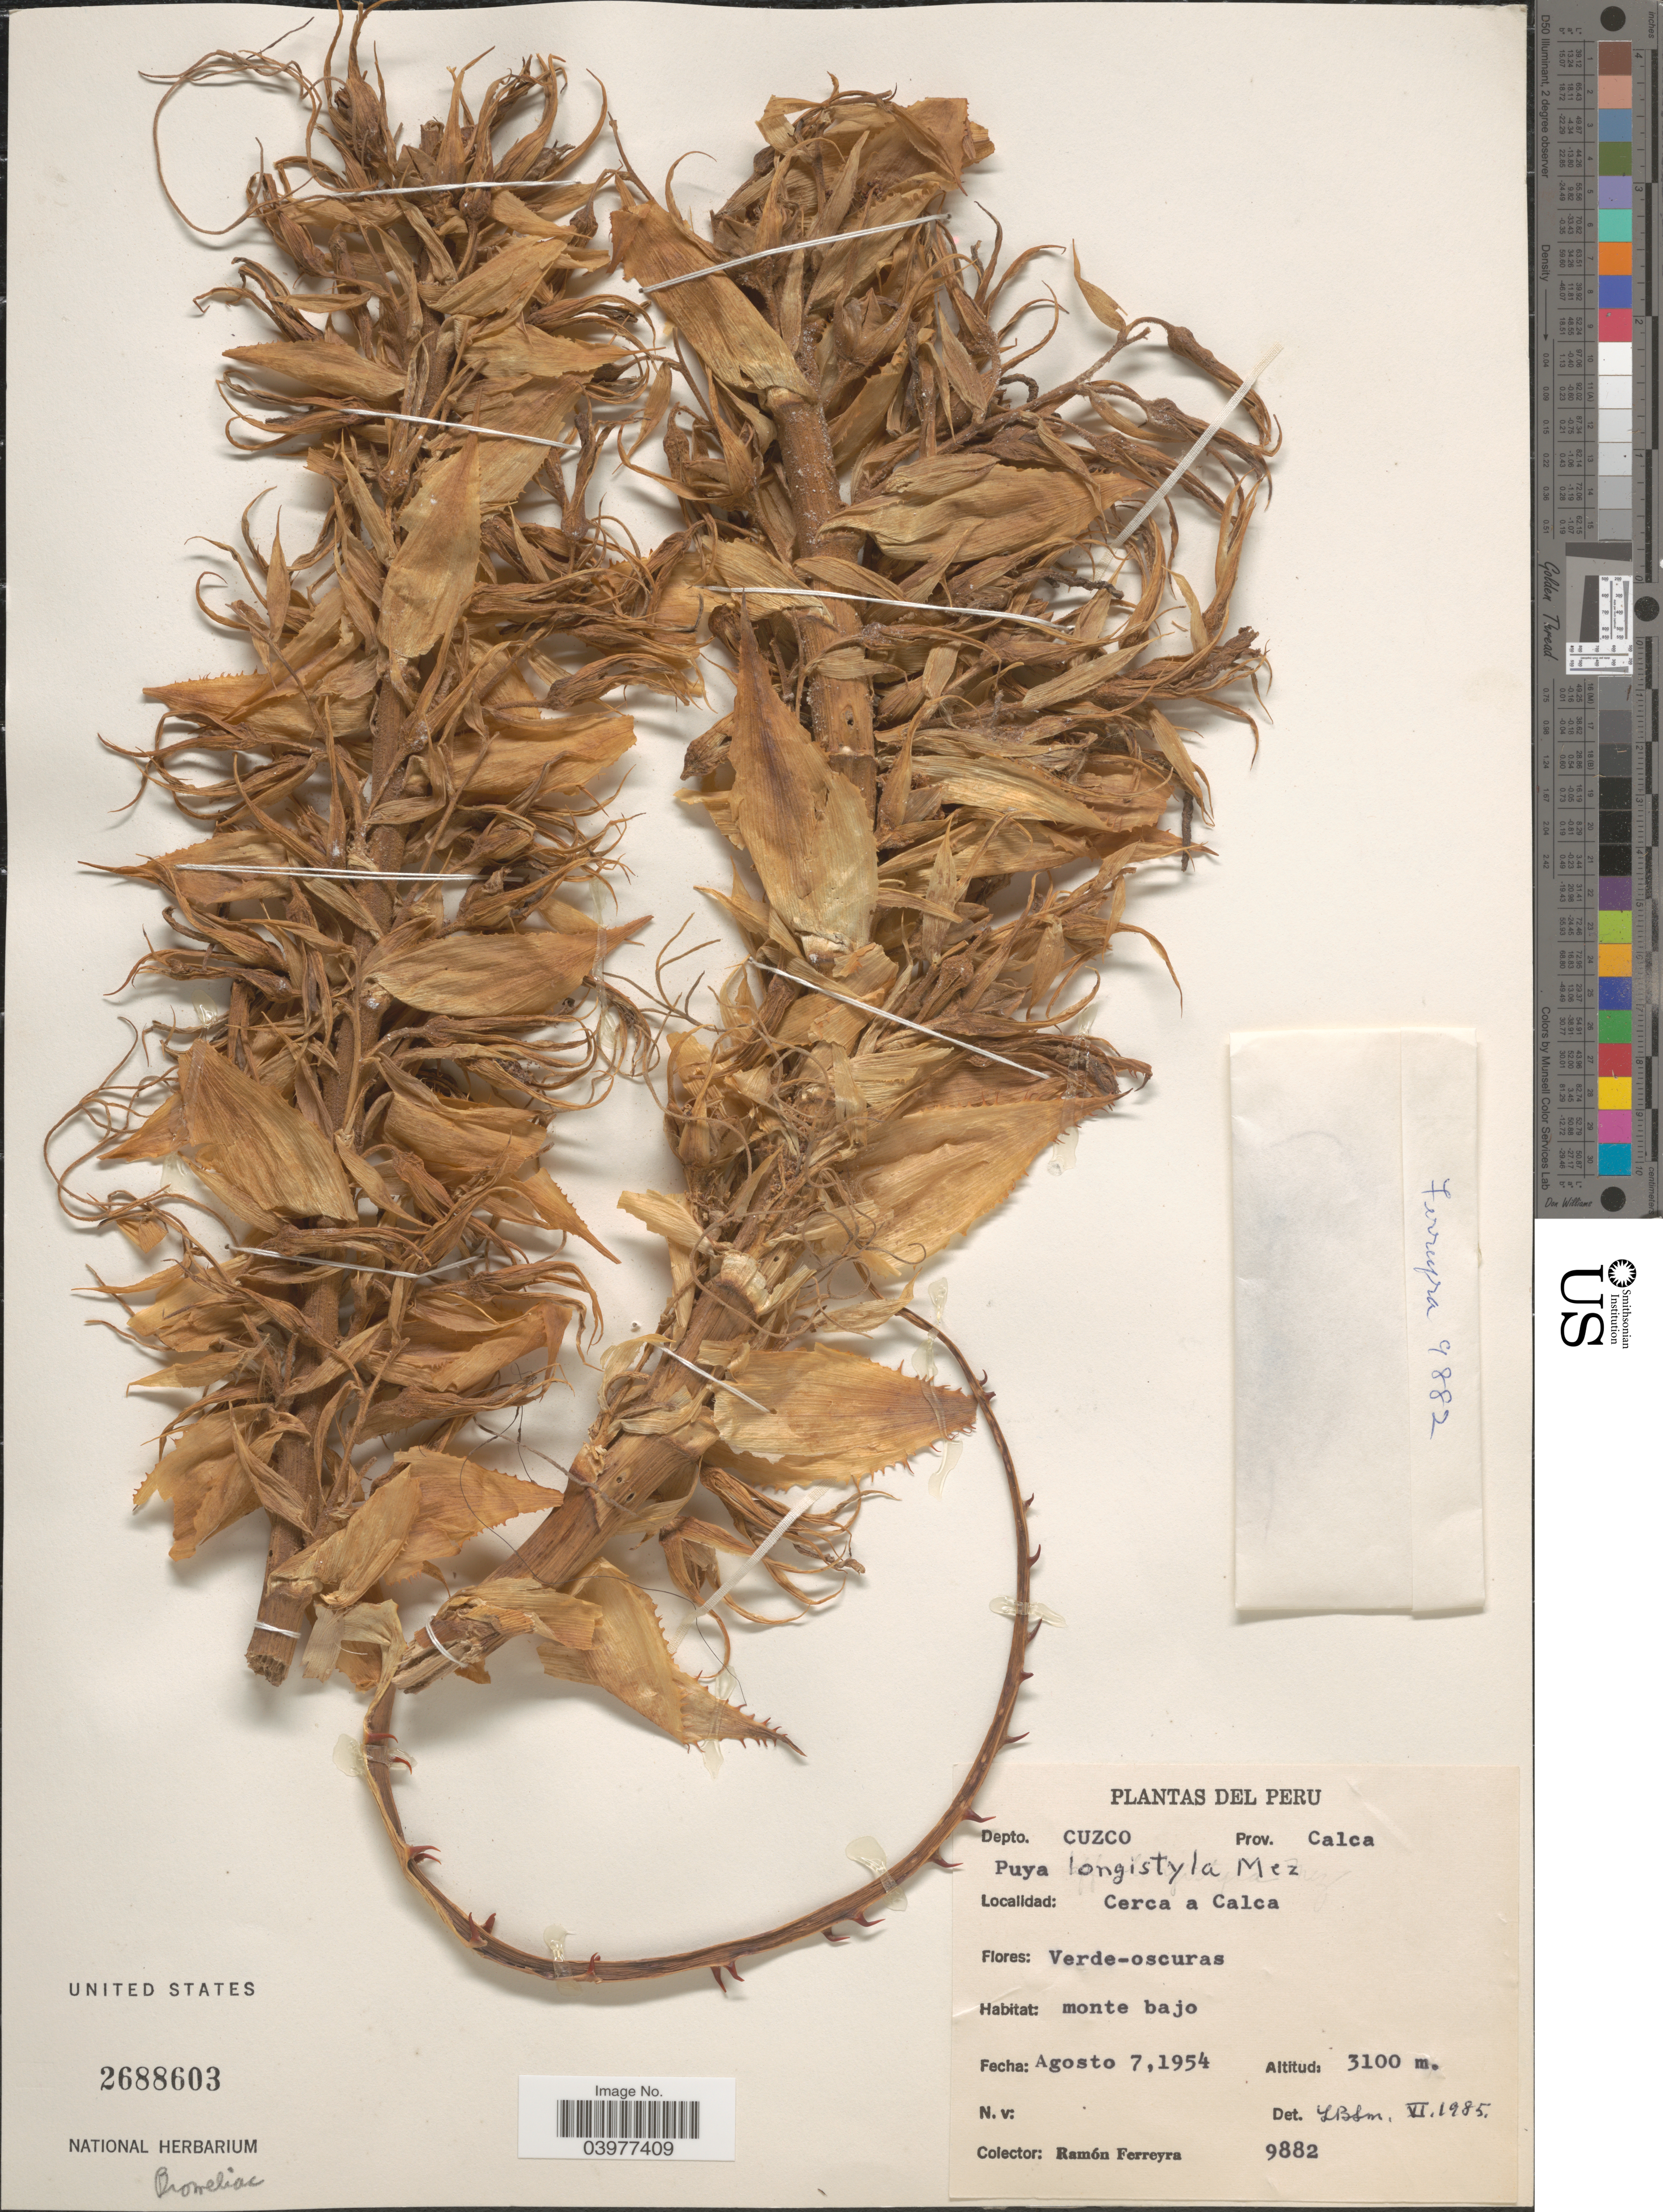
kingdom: Plantae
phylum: Tracheophyta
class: Liliopsida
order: Poales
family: Bromeliaceae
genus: Puya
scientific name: Puya longistyla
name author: Mez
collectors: R. A. Ferreyra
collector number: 9882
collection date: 1954-08-07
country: Peru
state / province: Cusco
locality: Depto. Cuzco. Prov. Calca. Cerca a Calca.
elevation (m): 3100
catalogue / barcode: US 2688603